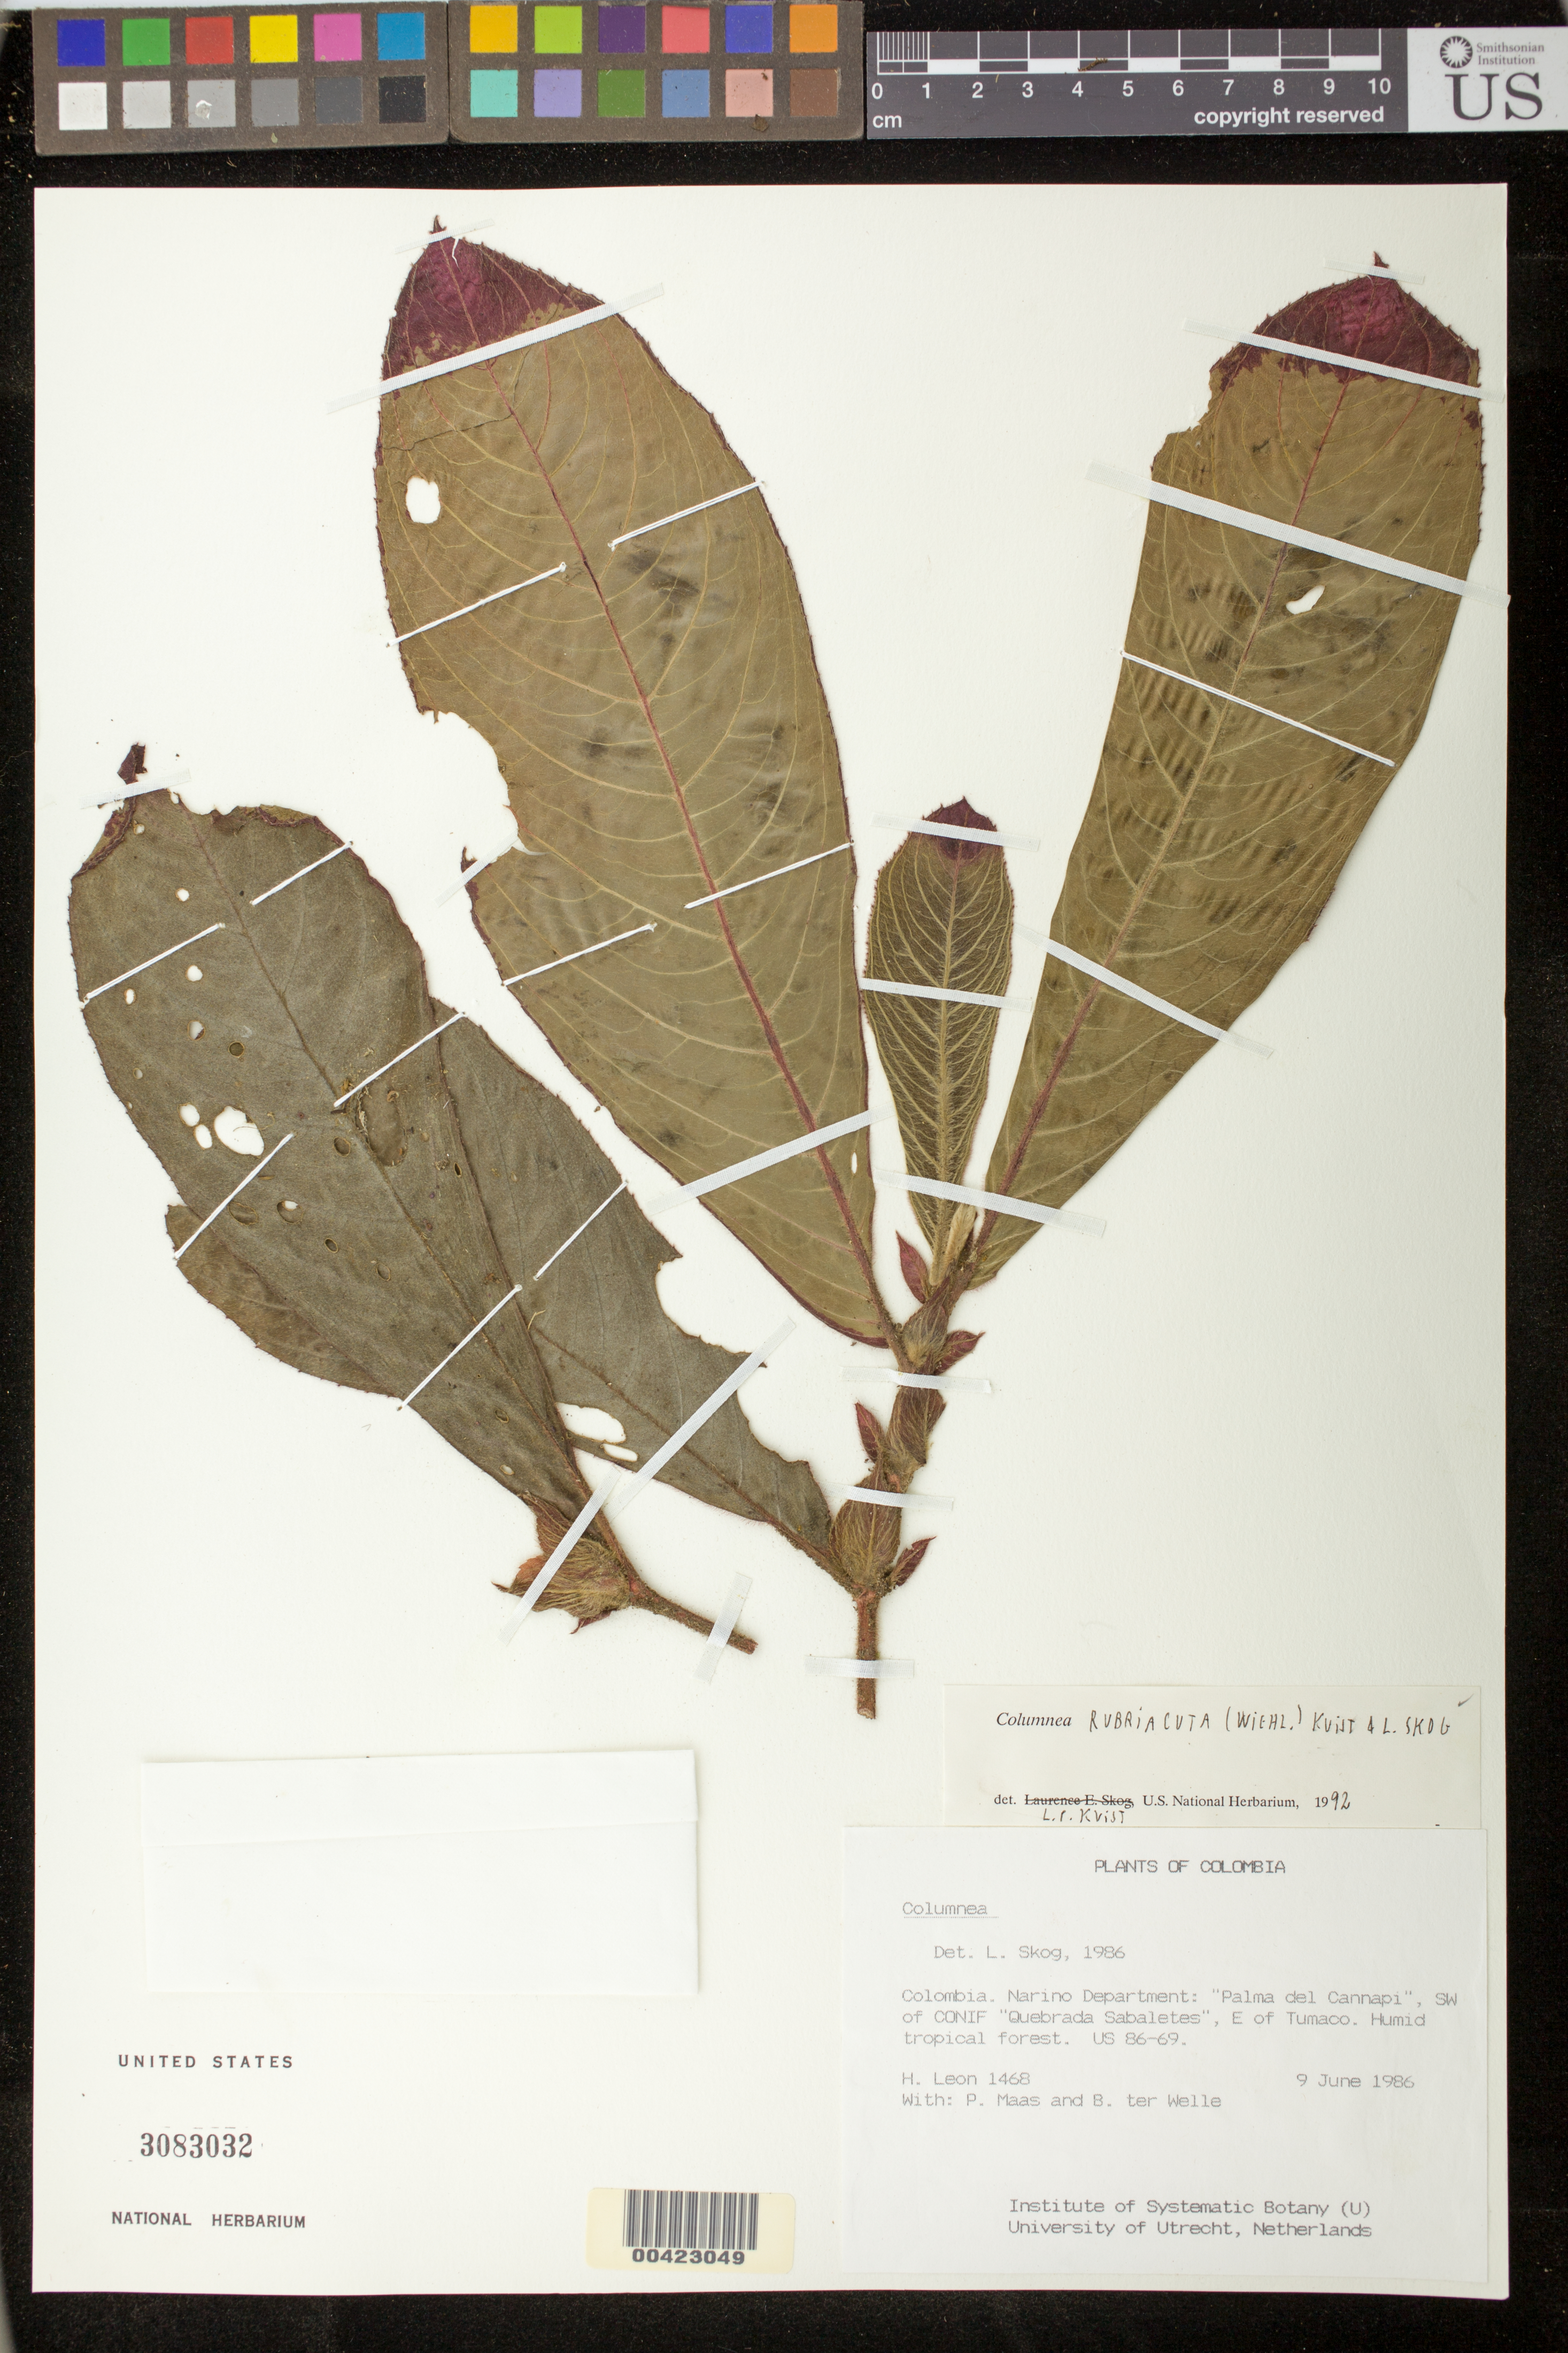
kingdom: Plantae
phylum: Tracheophyta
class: Magnoliopsida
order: Lamiales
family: Gesneriaceae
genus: Columnea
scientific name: Columnea rubriacuta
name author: (Wiehler) L.P. Kvist & L.E. Skog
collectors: H. León, P. Maas & B. Welle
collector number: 1468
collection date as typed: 09 Jun 1986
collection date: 1986-06-09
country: Colombia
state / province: Nariño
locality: Palma del Cannapi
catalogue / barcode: US 3083032